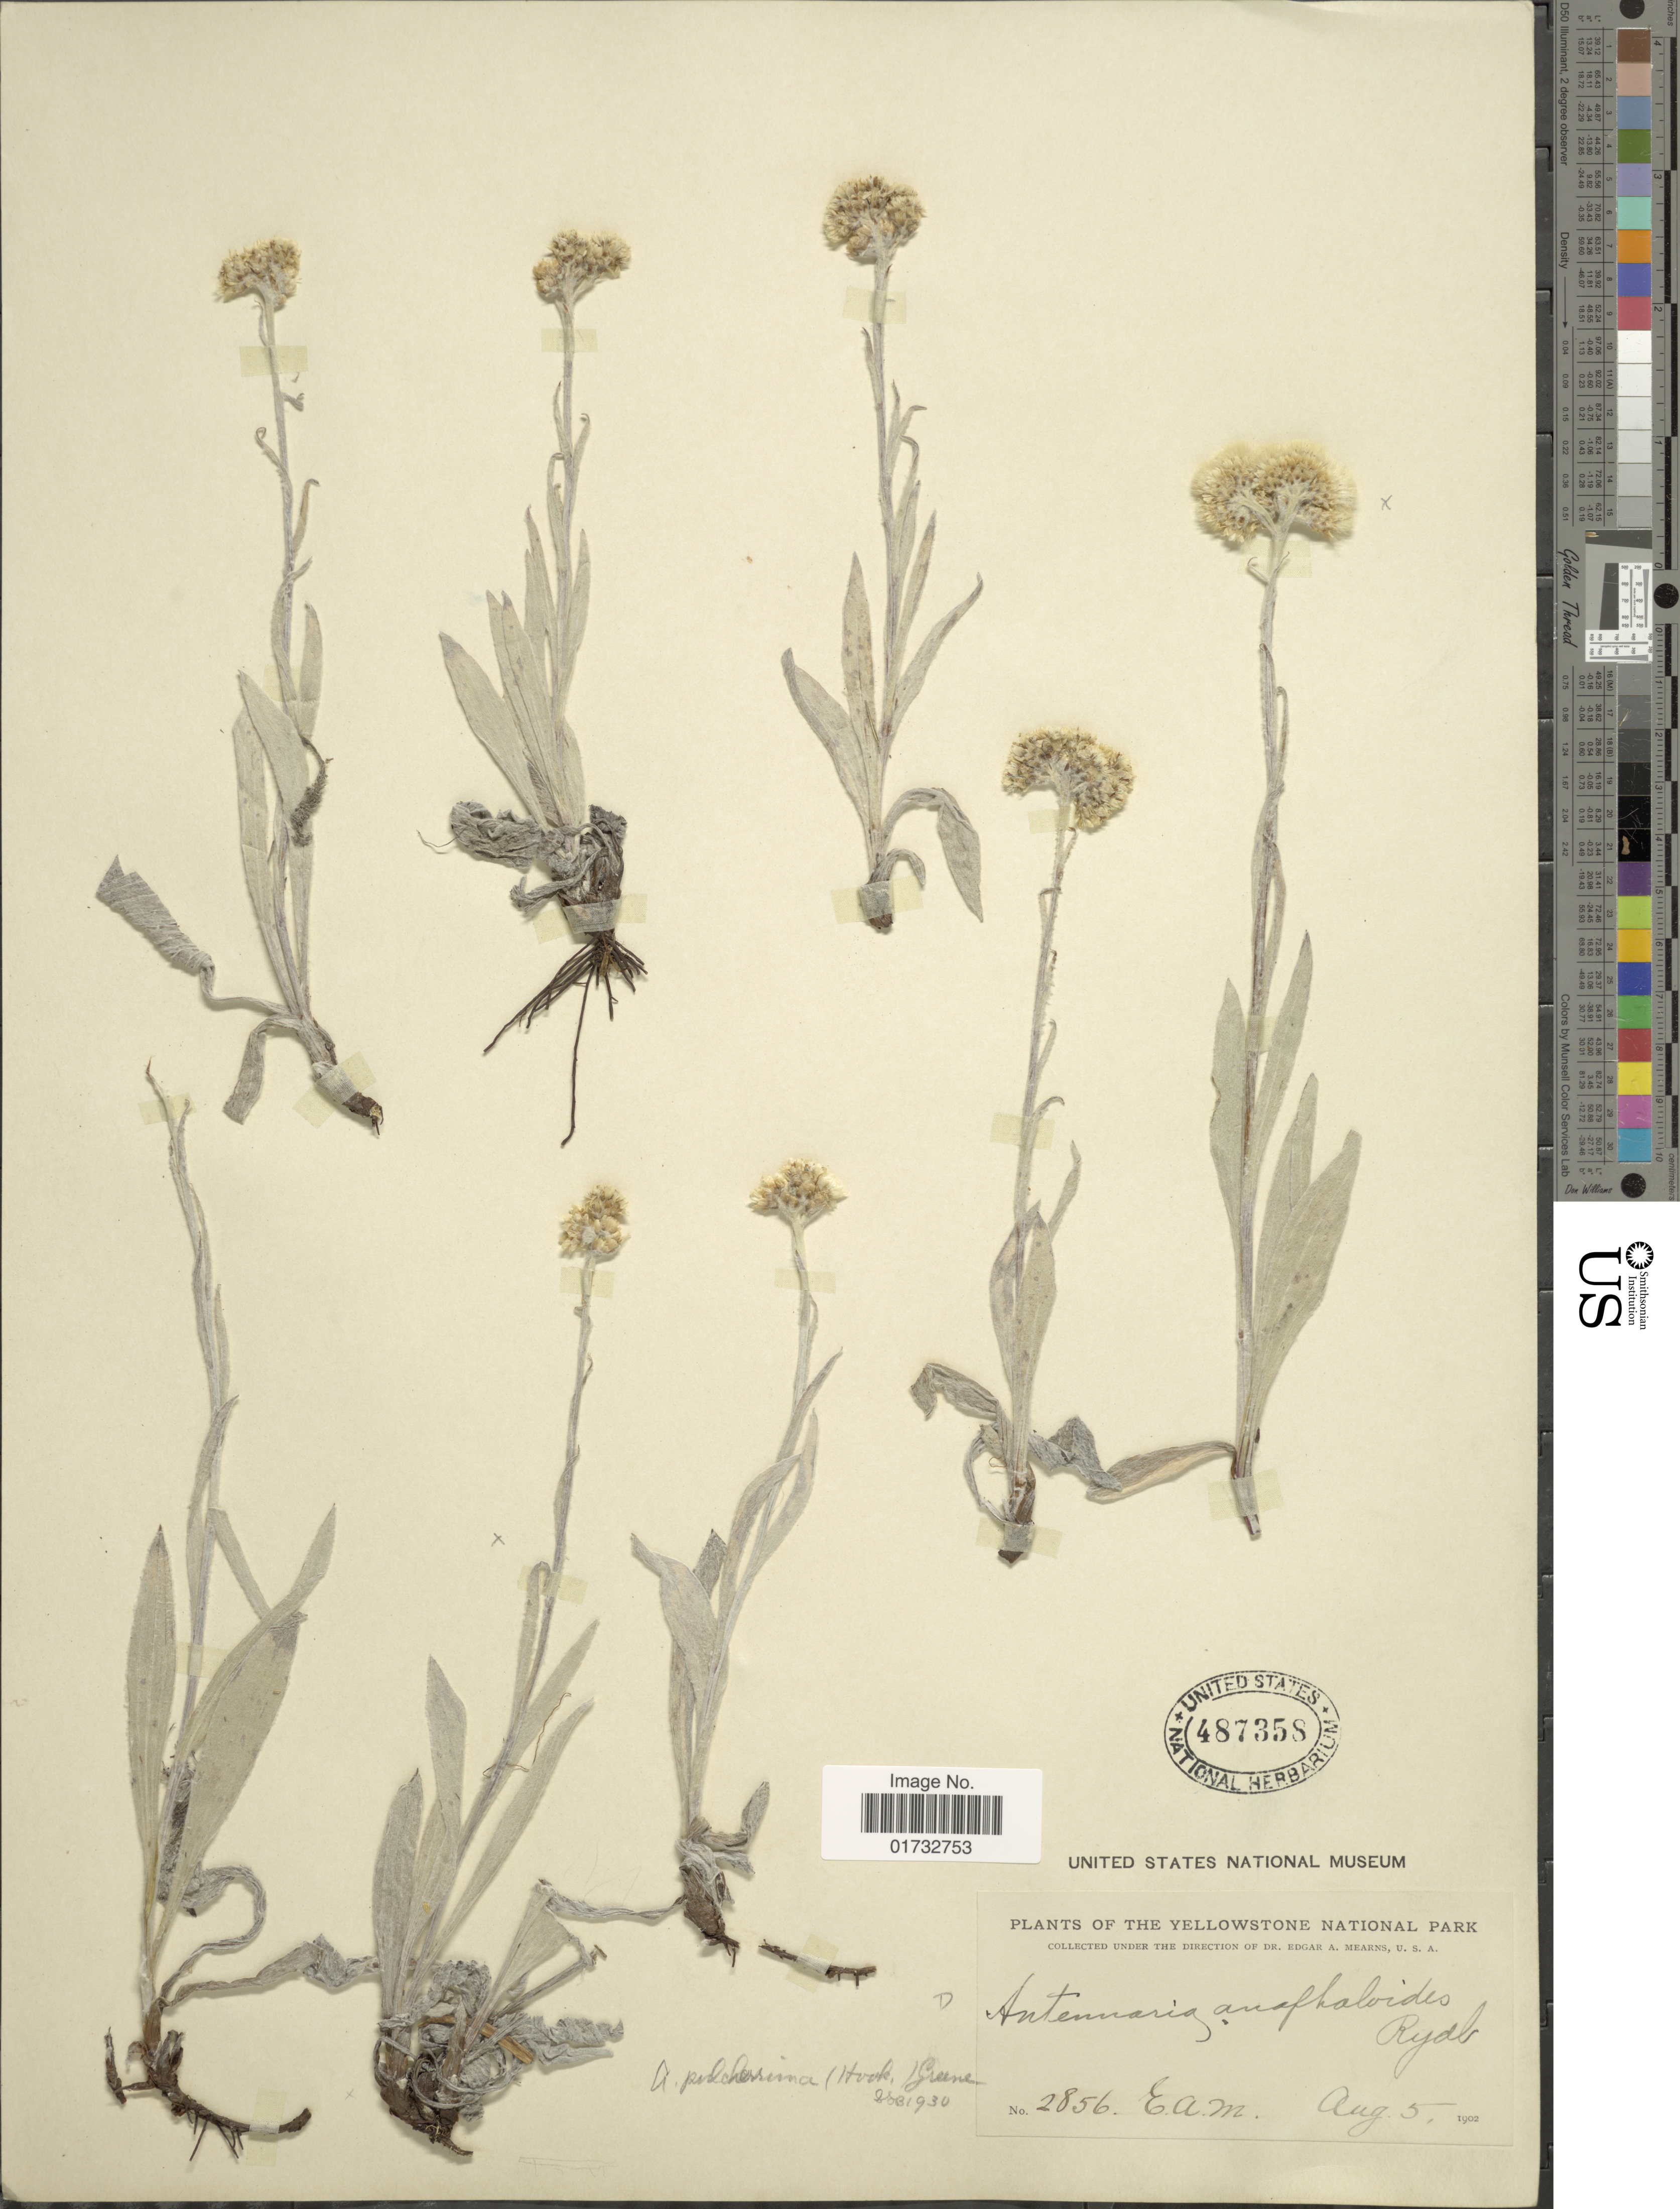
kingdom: Plantae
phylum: Tracheophyta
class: Magnoliopsida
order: Asterales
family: Asteraceae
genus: Antennaria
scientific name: Antennaria pulcherrima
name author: (Hook.) Greene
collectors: E. A. Mearns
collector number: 2856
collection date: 1902-08-05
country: United States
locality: Yellowstone National Park.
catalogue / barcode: US 487358